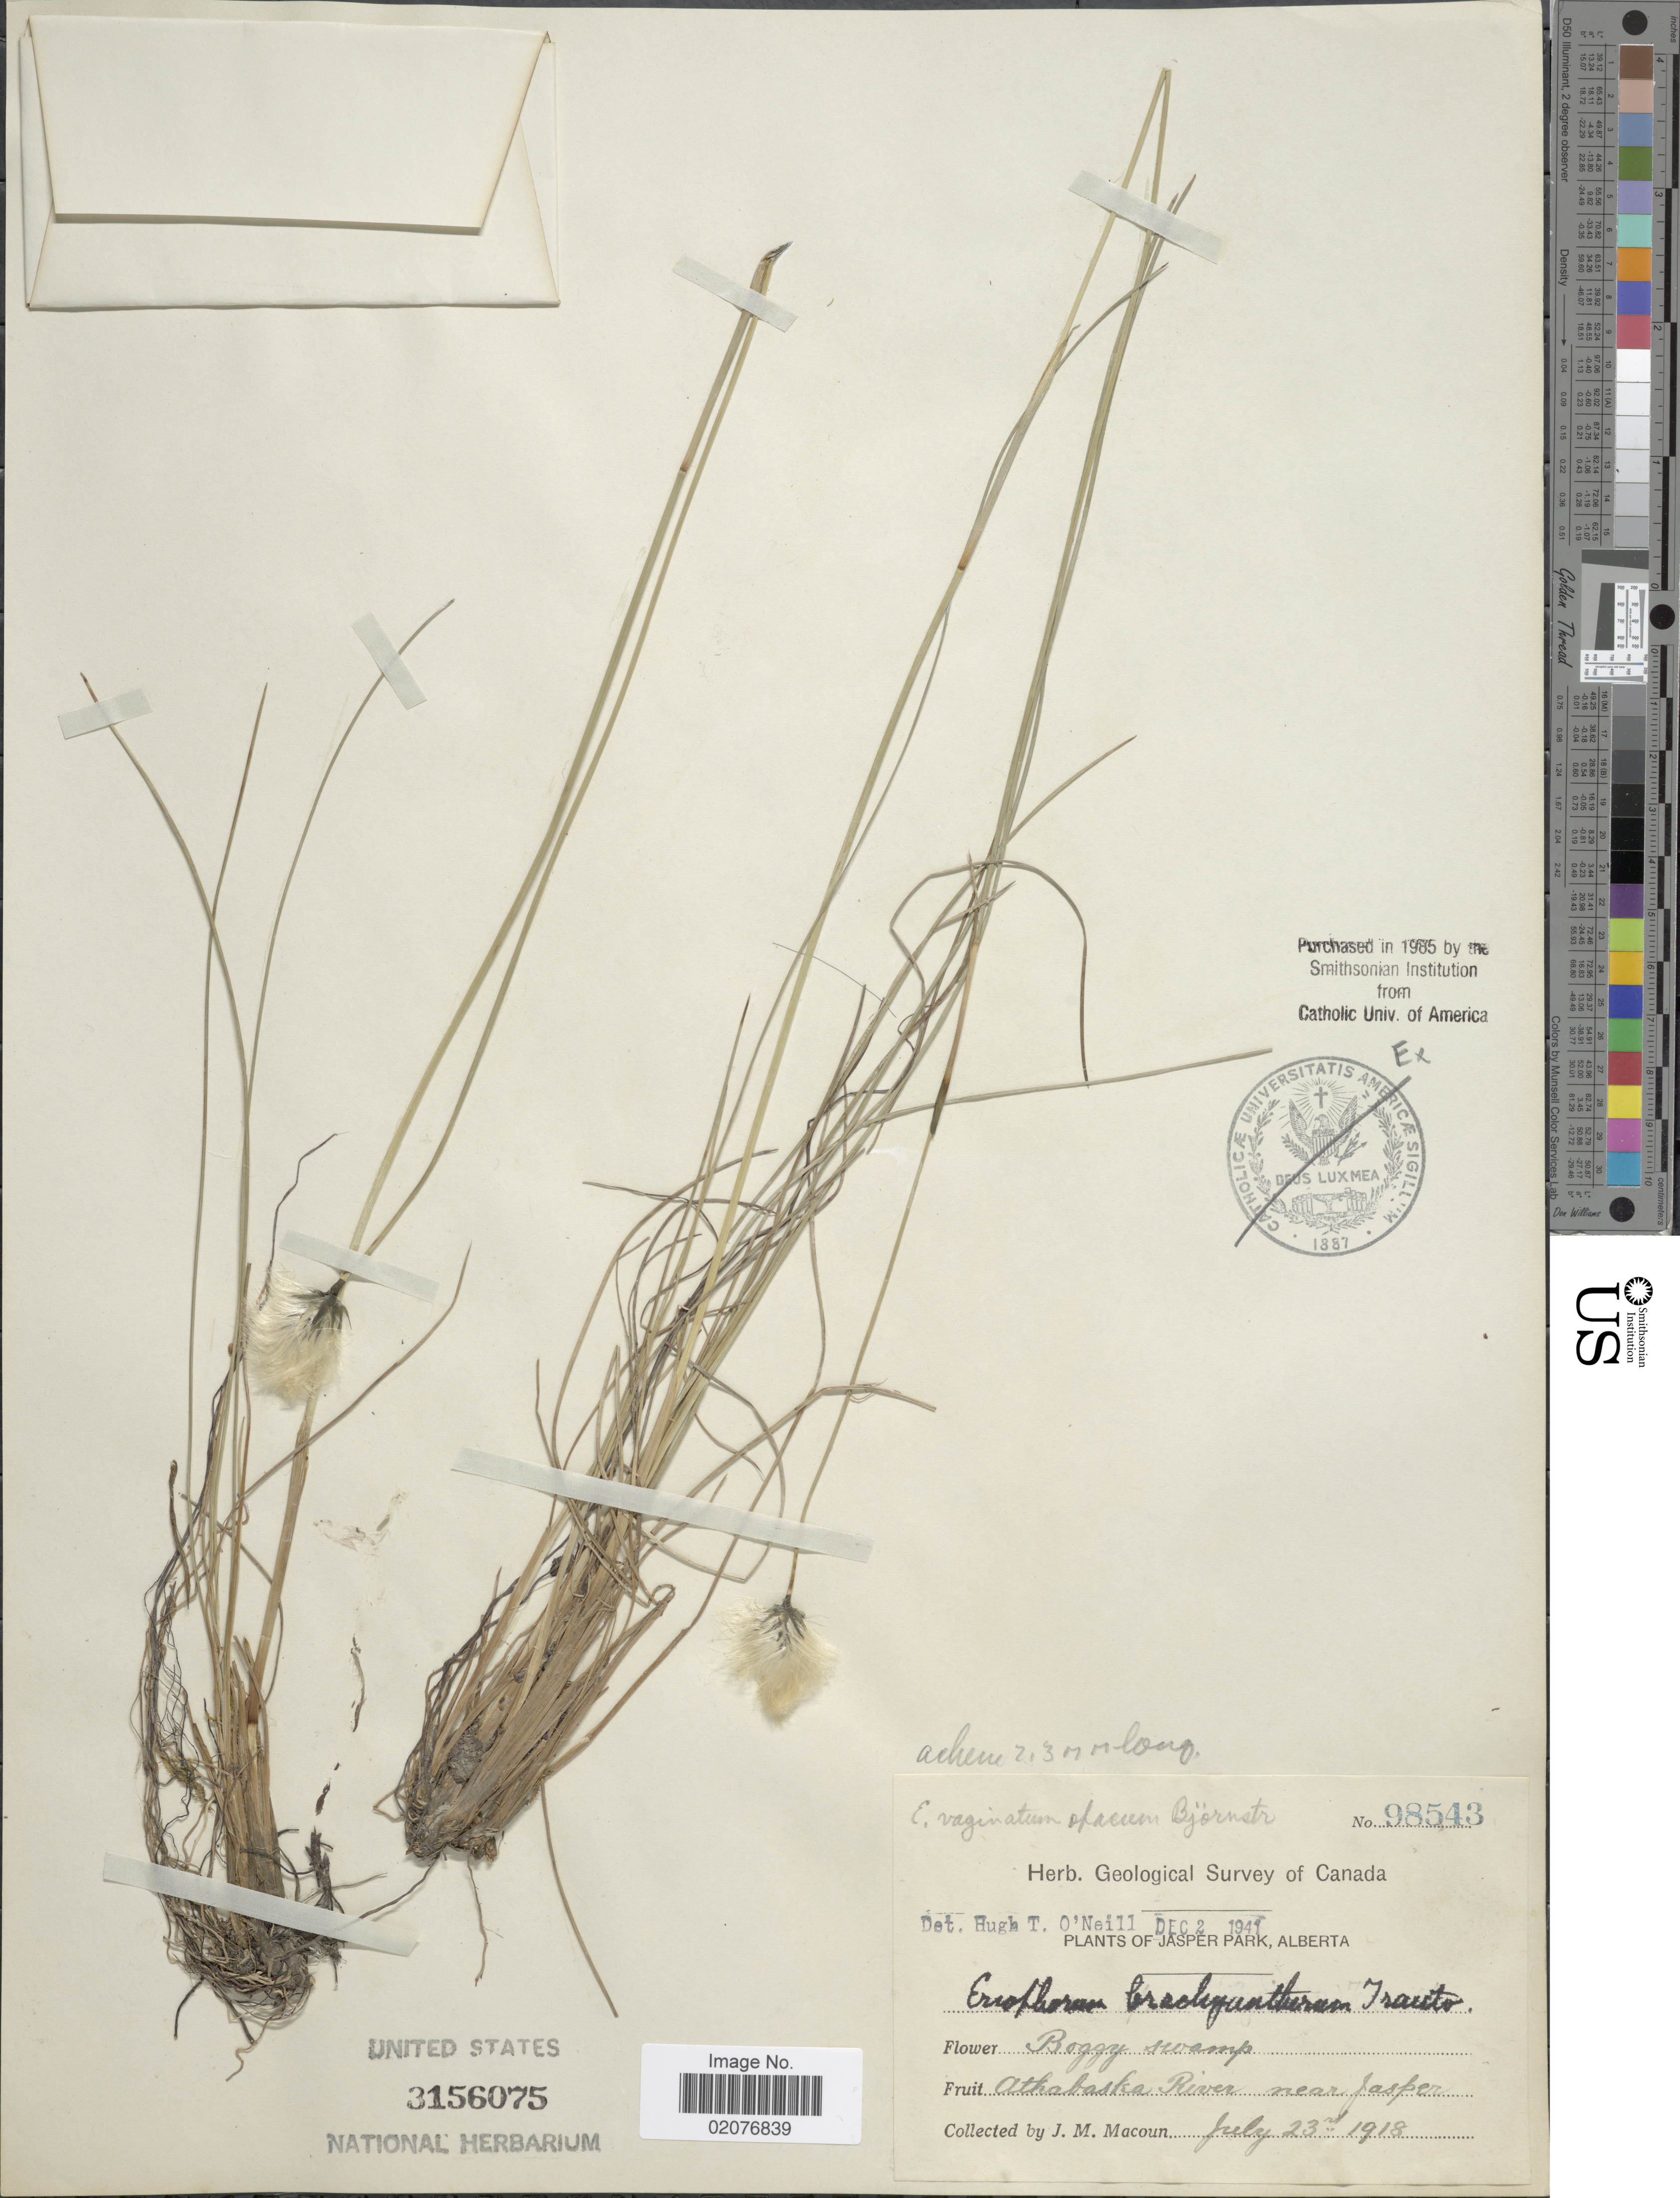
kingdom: Plantae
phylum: Tracheophyta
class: Liliopsida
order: Poales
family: Cyperaceae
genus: Eriophorum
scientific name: Eriophorum brachyantherum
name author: Trautv. & C.A. Mey.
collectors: J. Macoun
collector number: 98543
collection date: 1918-07-23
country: Canada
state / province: Alberta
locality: Jasper Park, Boggy swamp, Athabaska River near Jasper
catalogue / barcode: US 3156075